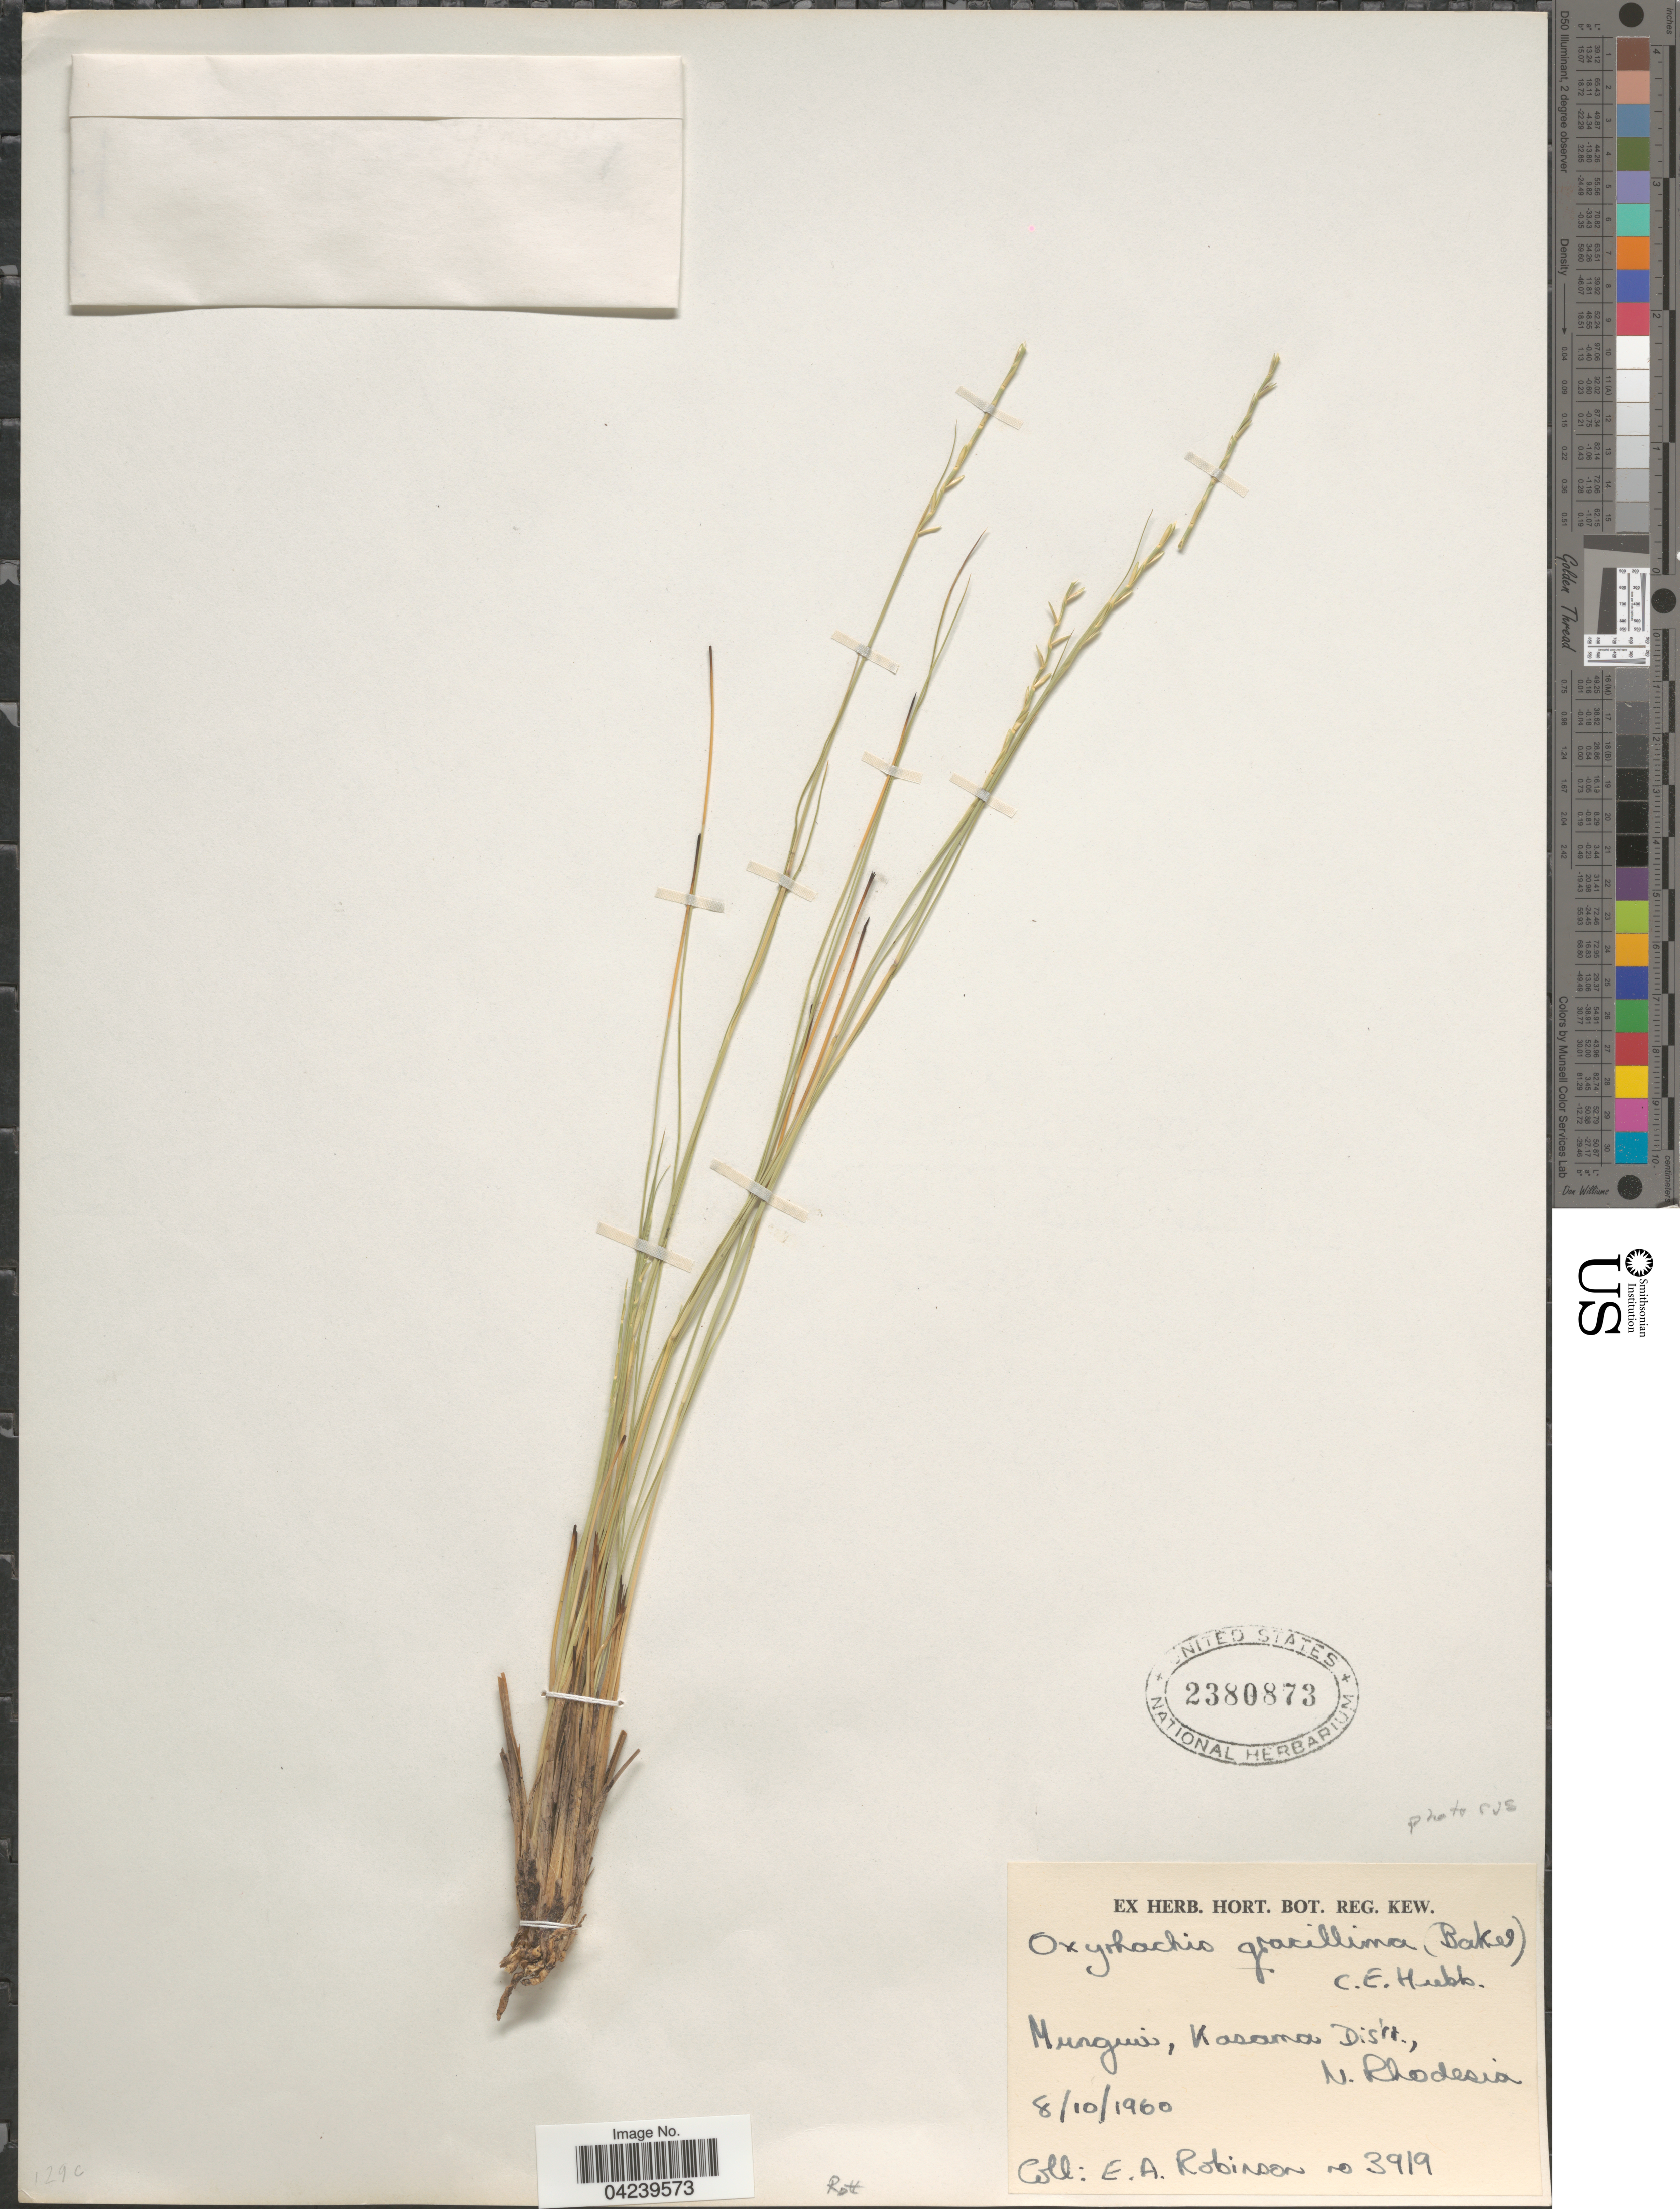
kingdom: Plantae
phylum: Tracheophyta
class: Liliopsida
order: Poales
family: Poaceae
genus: Oxyrhachis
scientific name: Oxyrhachis gracillima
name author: (Baker) C. E. Hubb.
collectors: E. A. Robinson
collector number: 3919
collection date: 1960-10-08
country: Zambia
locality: Mungwi, Kasama Distr., N. Rhodesia.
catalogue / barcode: US 2380873